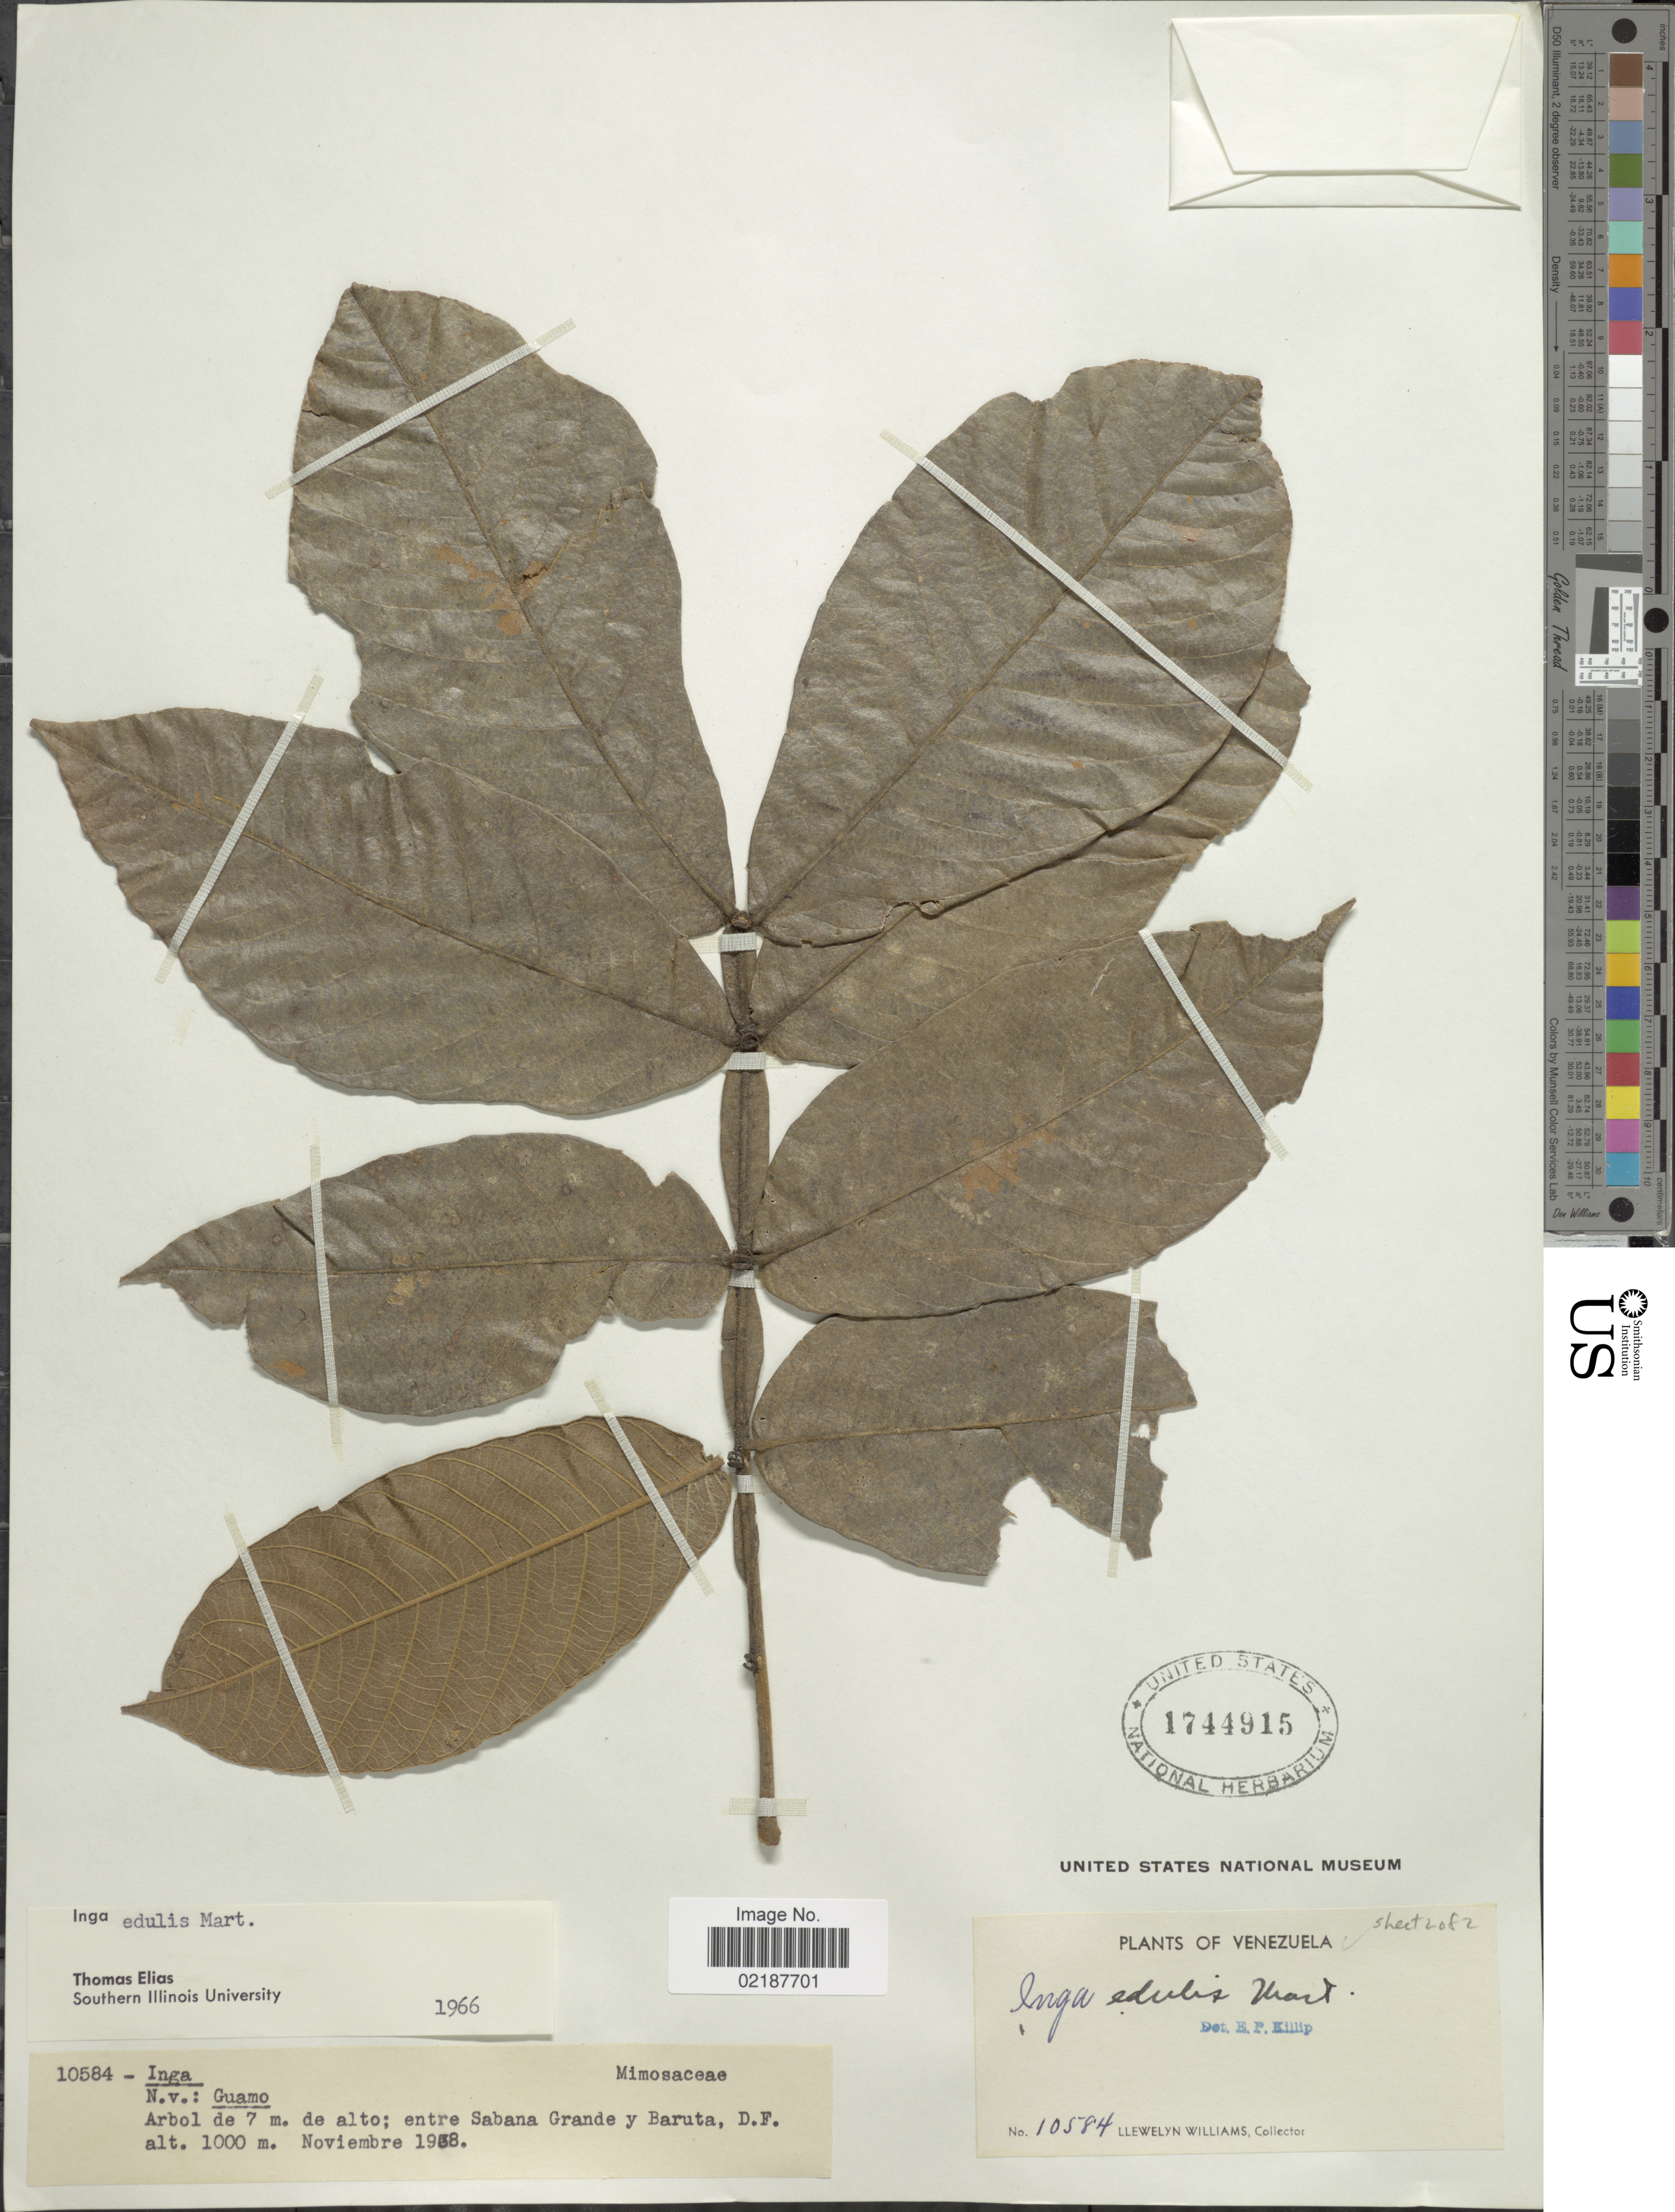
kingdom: Plantae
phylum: Tracheophyta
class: Magnoliopsida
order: Fabales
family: Fabaceae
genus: Inga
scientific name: Inga edulis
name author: Mart.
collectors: Ll. Williams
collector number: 10584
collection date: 1938-11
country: Venezuela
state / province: Distrito Federal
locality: Entre Sabana Grande y Baruta, D.F.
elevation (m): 1000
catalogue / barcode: US 1744915